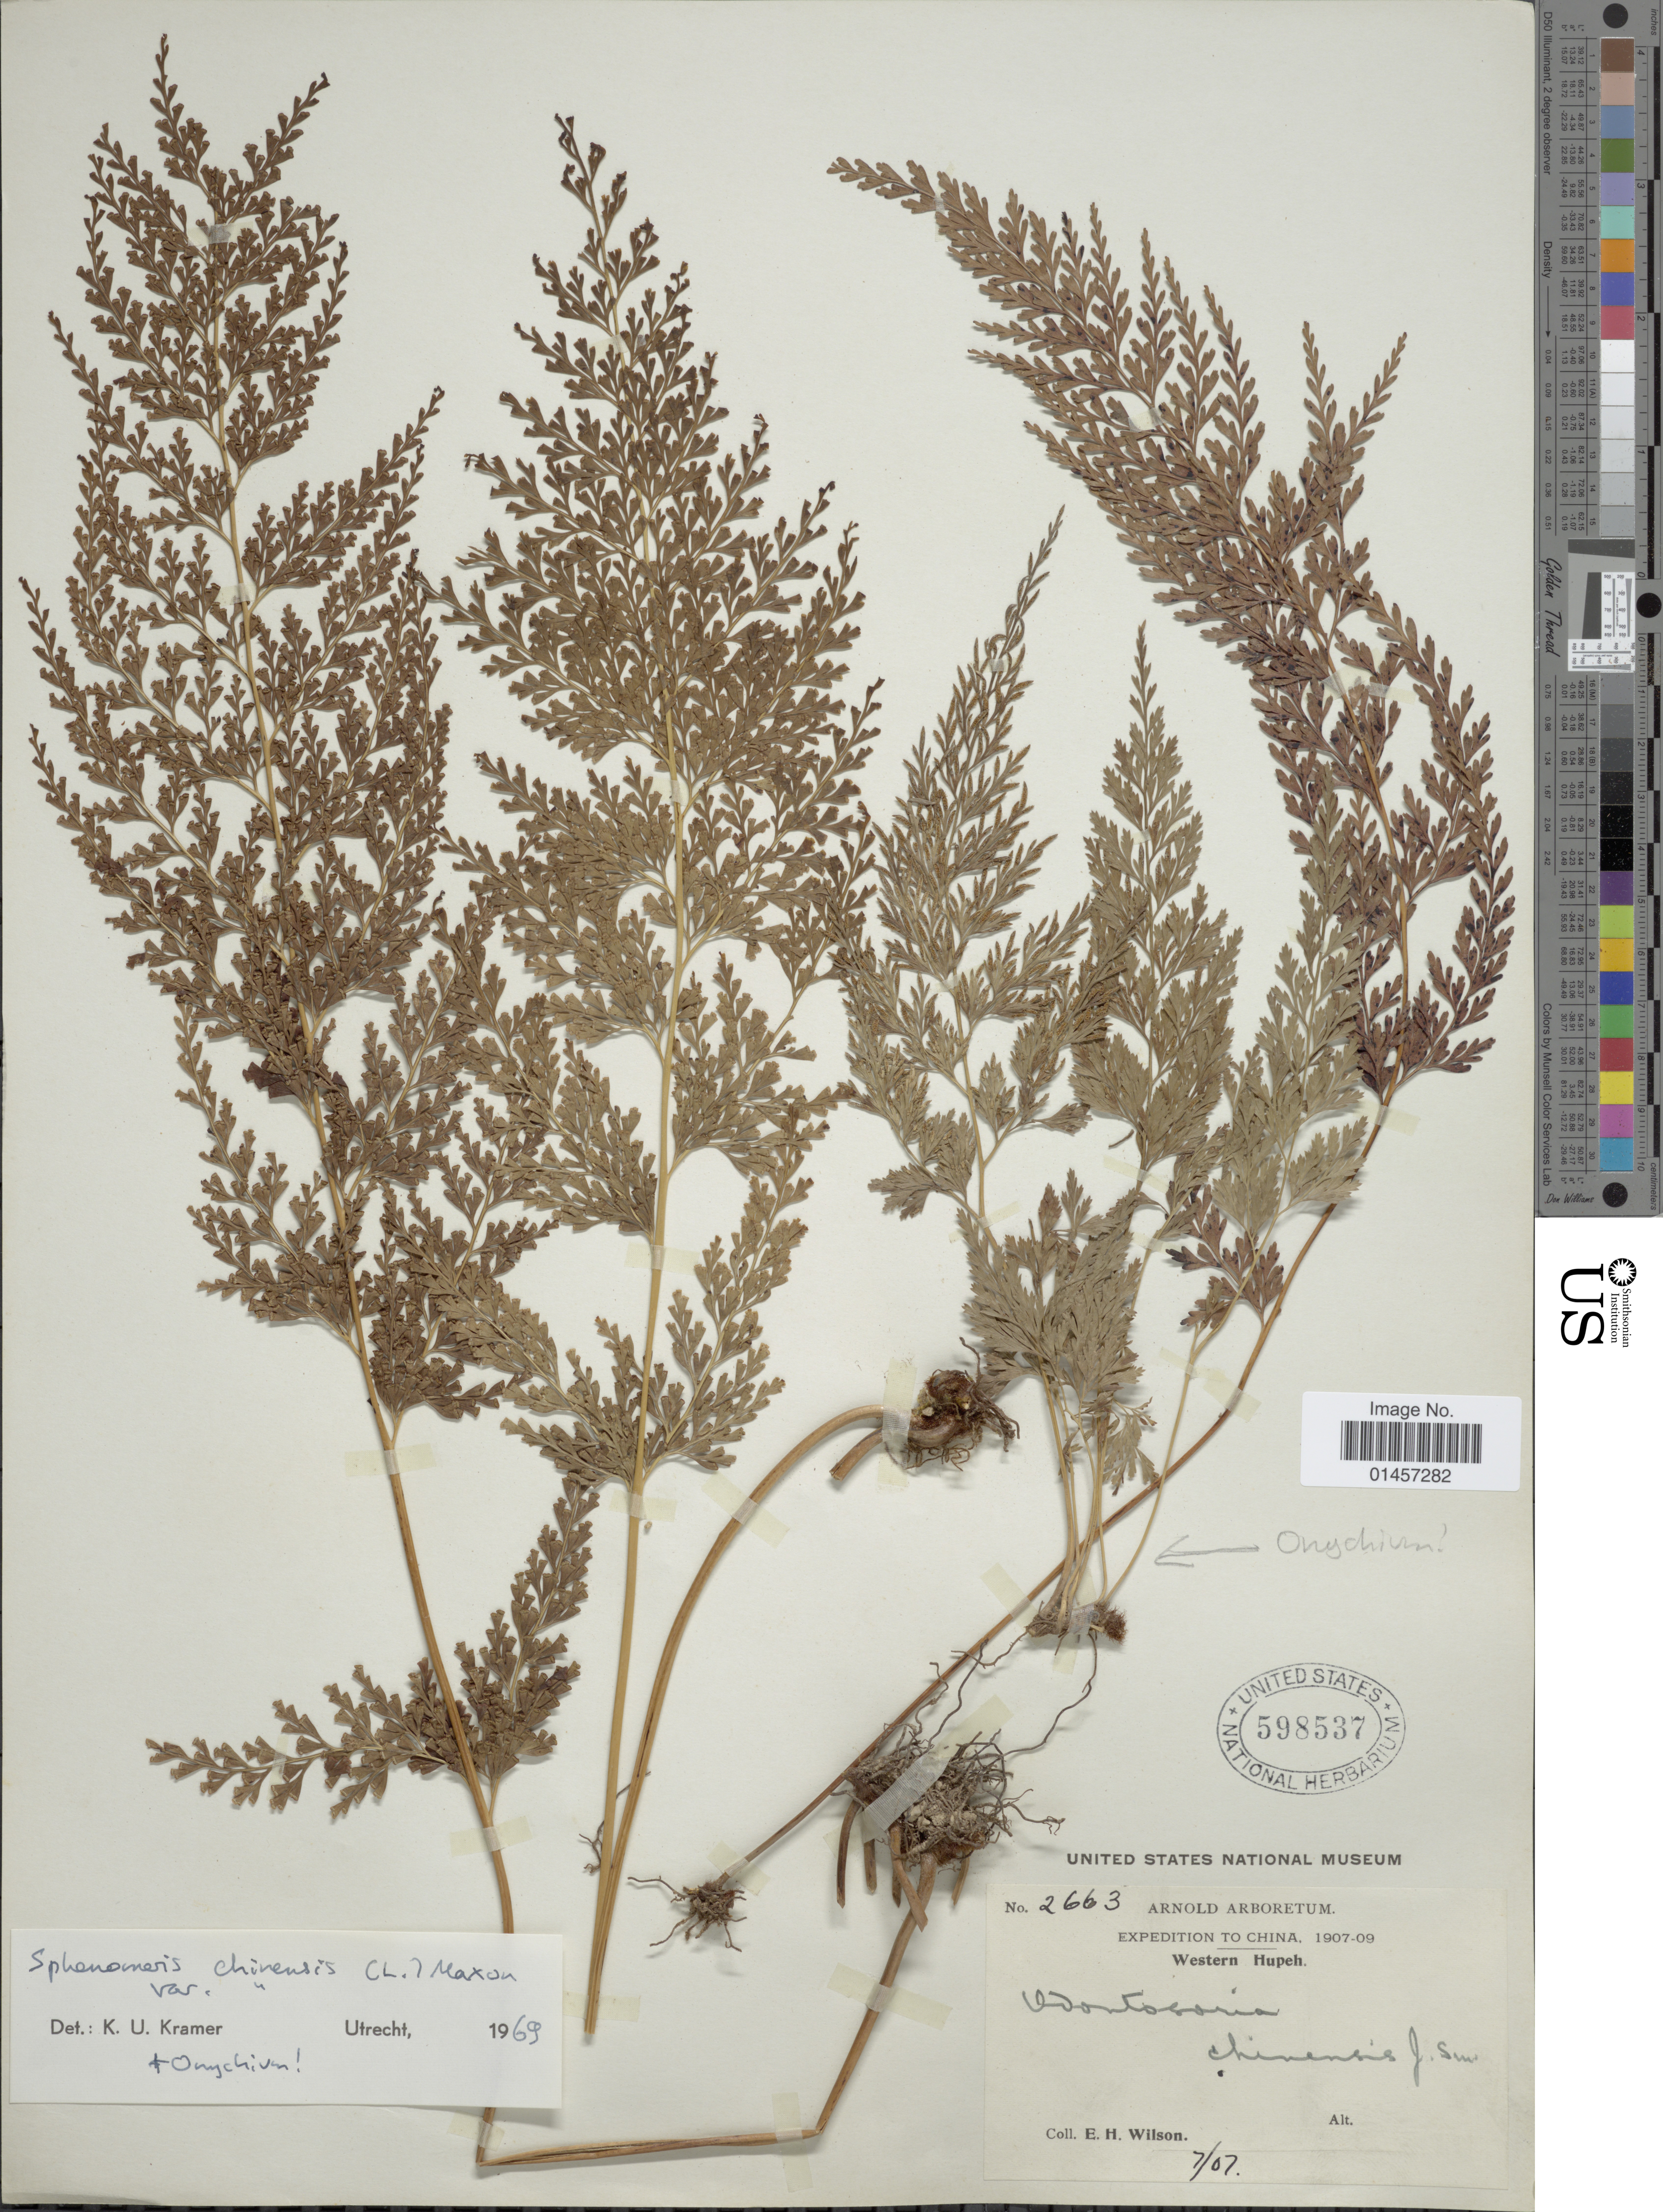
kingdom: Plantae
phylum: Tracheophyta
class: Polypodiopsida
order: Polypodiales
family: Lindsaeaceae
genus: Sphenomeris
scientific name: Sphenomeris chinensis var. chinensis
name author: (L.) Maxon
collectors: E. Wilson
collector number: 2663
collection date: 1907-07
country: China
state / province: Hubei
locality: Western Hupeh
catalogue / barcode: US 598537